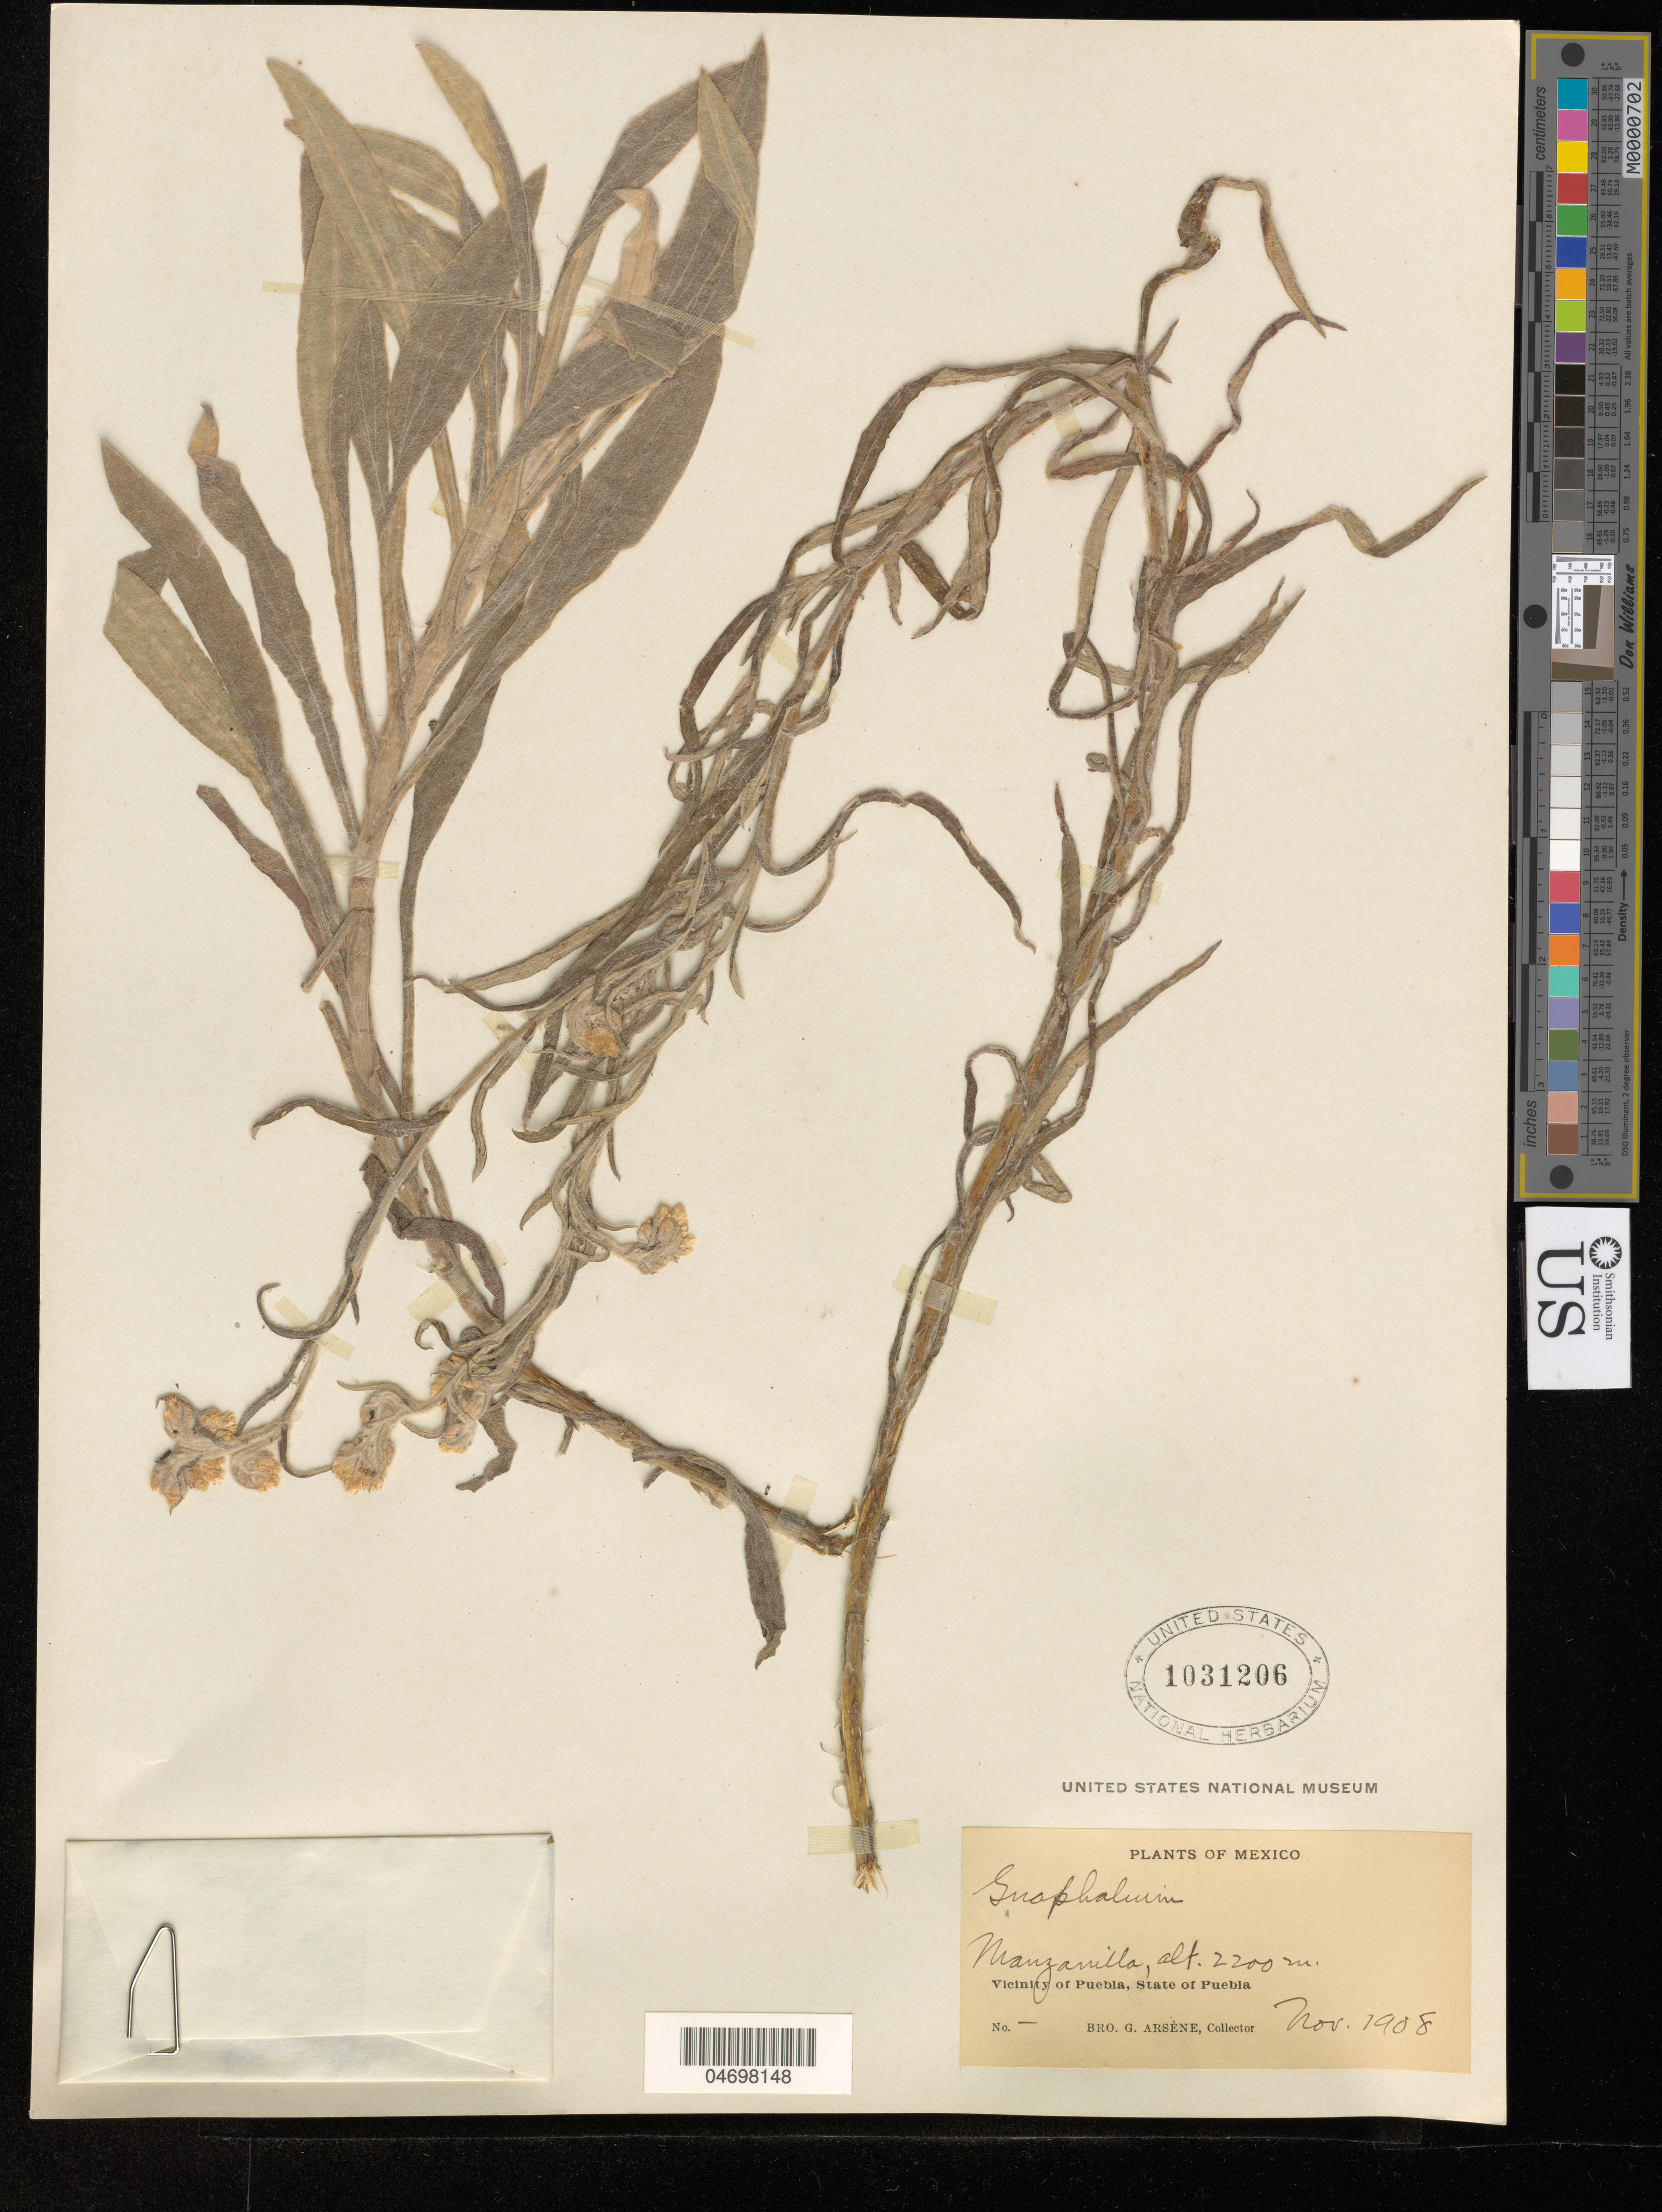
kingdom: Plantae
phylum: Tracheophyta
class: Magnoliopsida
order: Asterales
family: Asteraceae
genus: Gnaphalium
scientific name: Gnaphalium sp.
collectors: Bro. G. Arsène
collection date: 1908-11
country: Mexico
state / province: Puebla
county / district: Puebla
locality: Manzanilla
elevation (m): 2200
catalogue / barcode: US 1031206